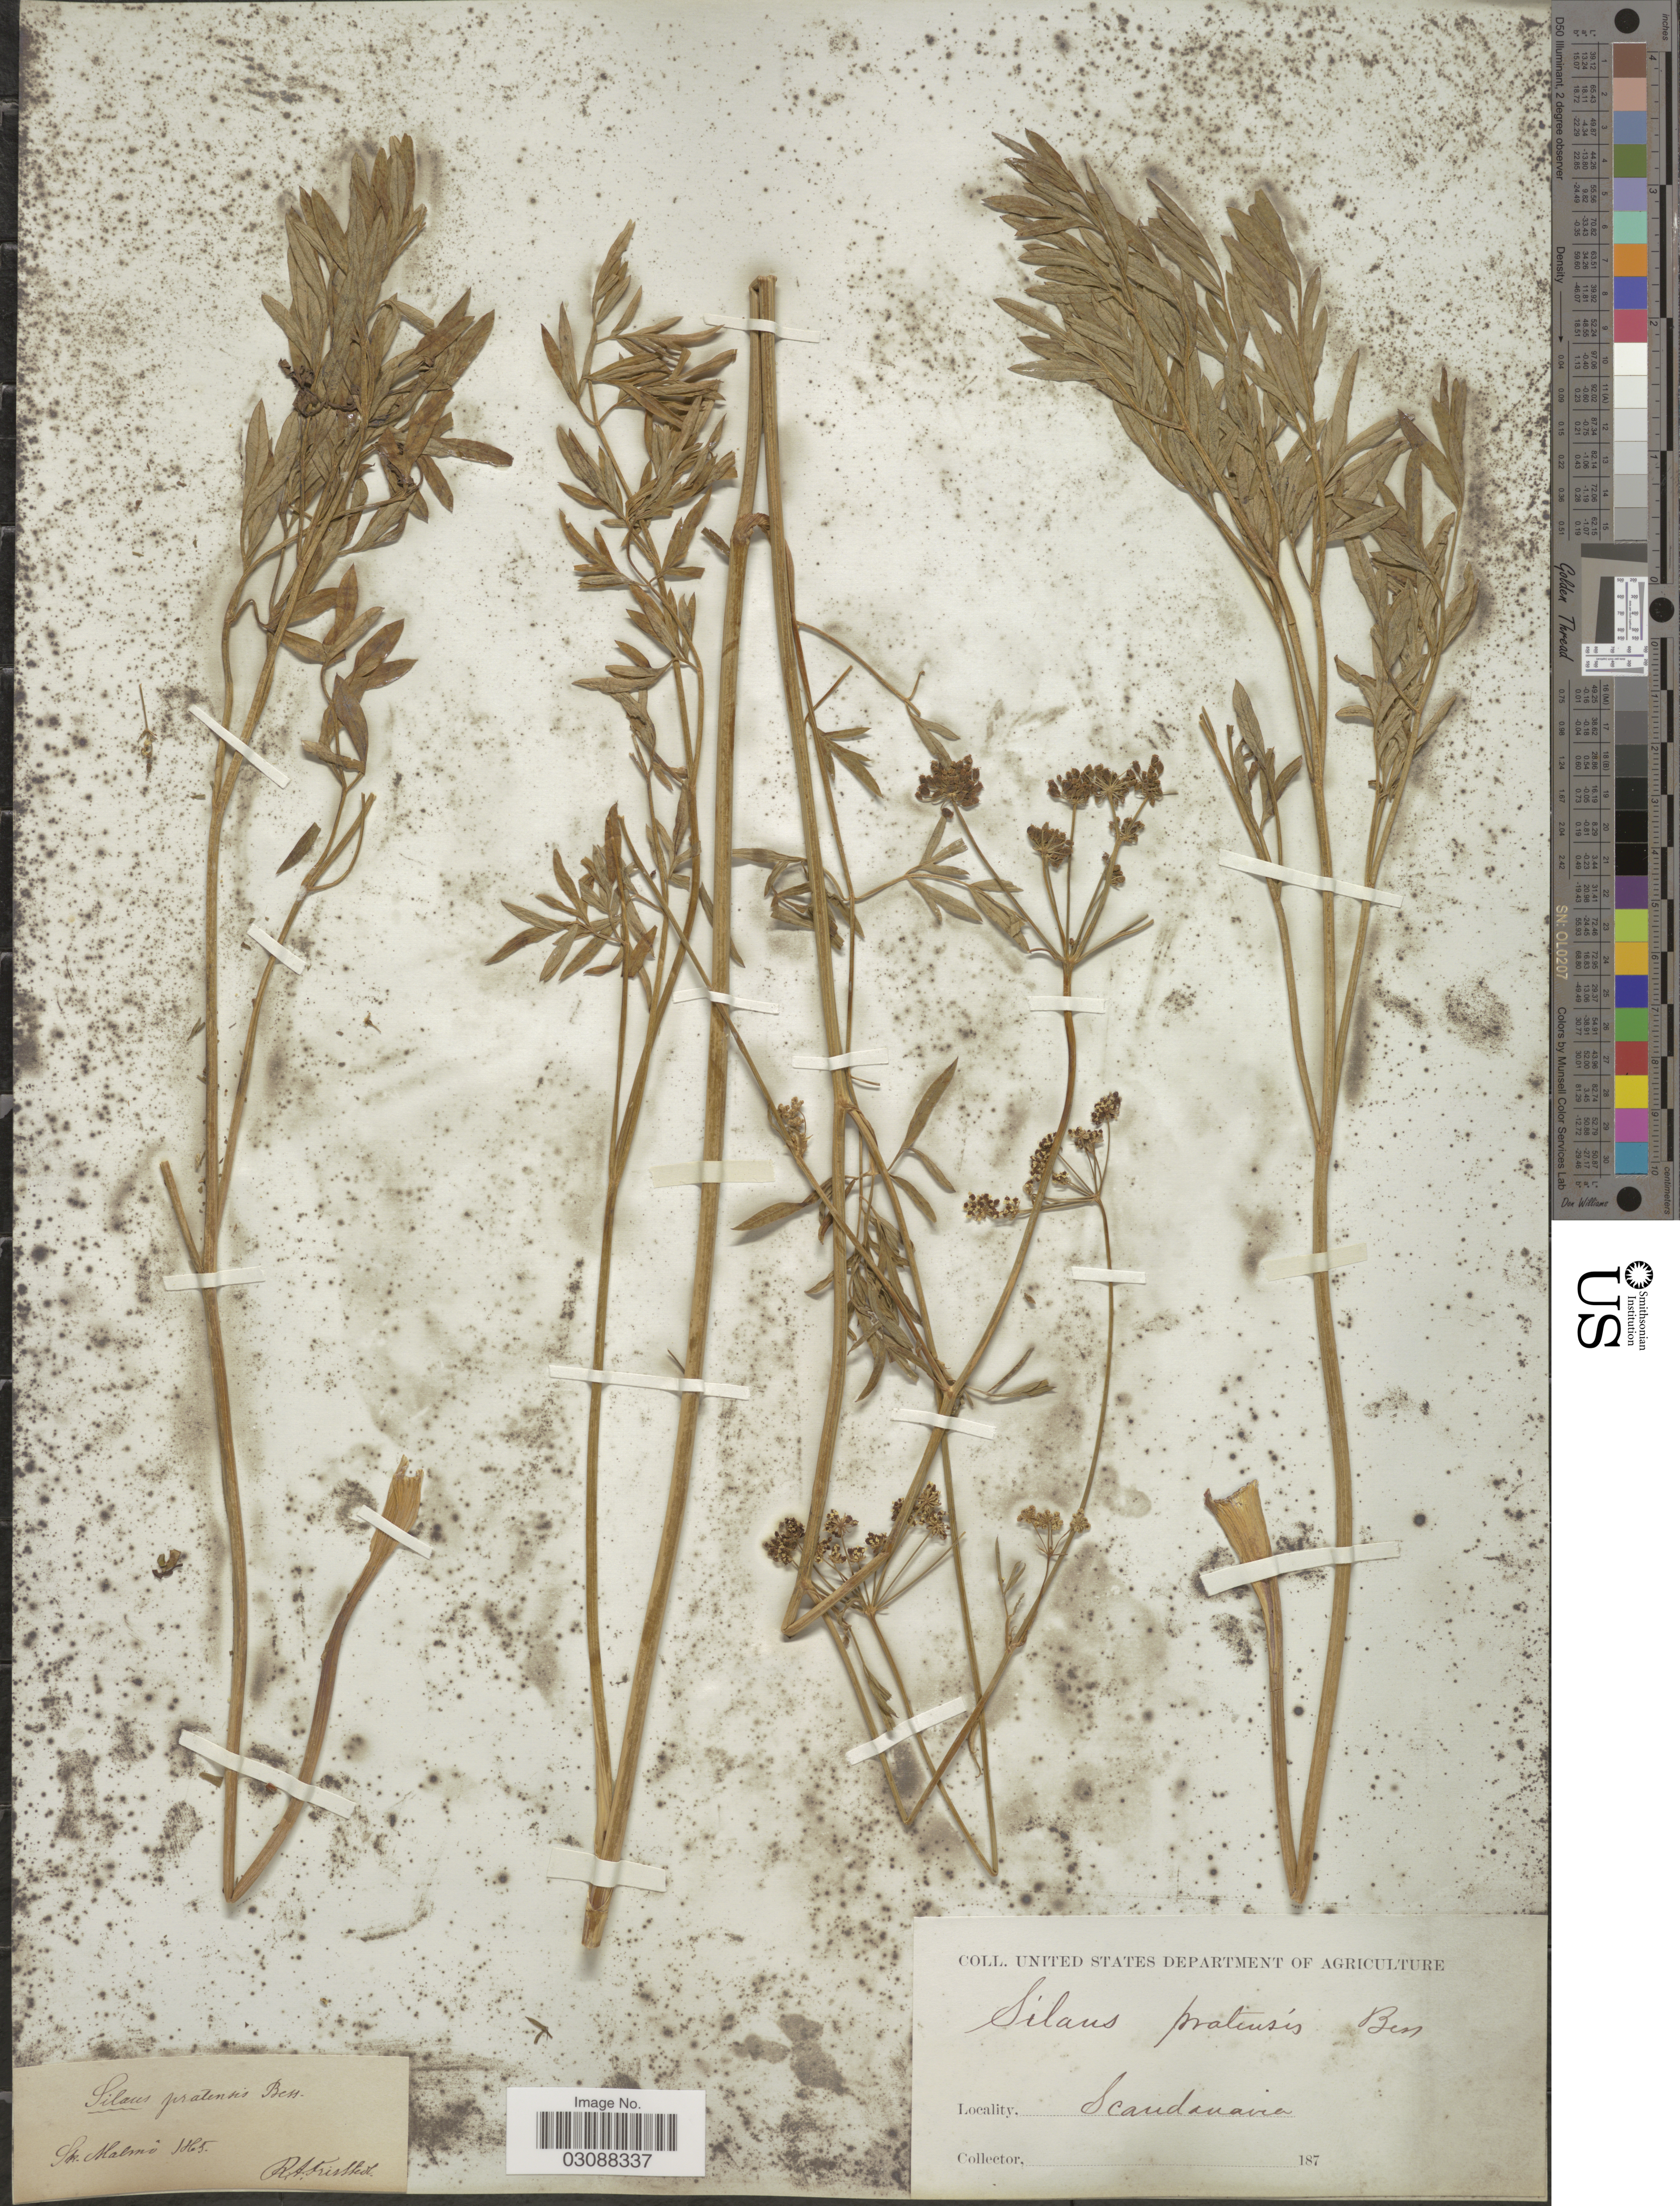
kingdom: Plantae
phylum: Tracheophyta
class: Magnoliopsida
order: Apiales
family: Apiaceae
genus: Silaus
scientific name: Silaus pratensis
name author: (Crantz) Besser ex Schult.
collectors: R. Fristedt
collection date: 1865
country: Sweden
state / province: Skåne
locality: Scandanavia. Sk. Malmô.